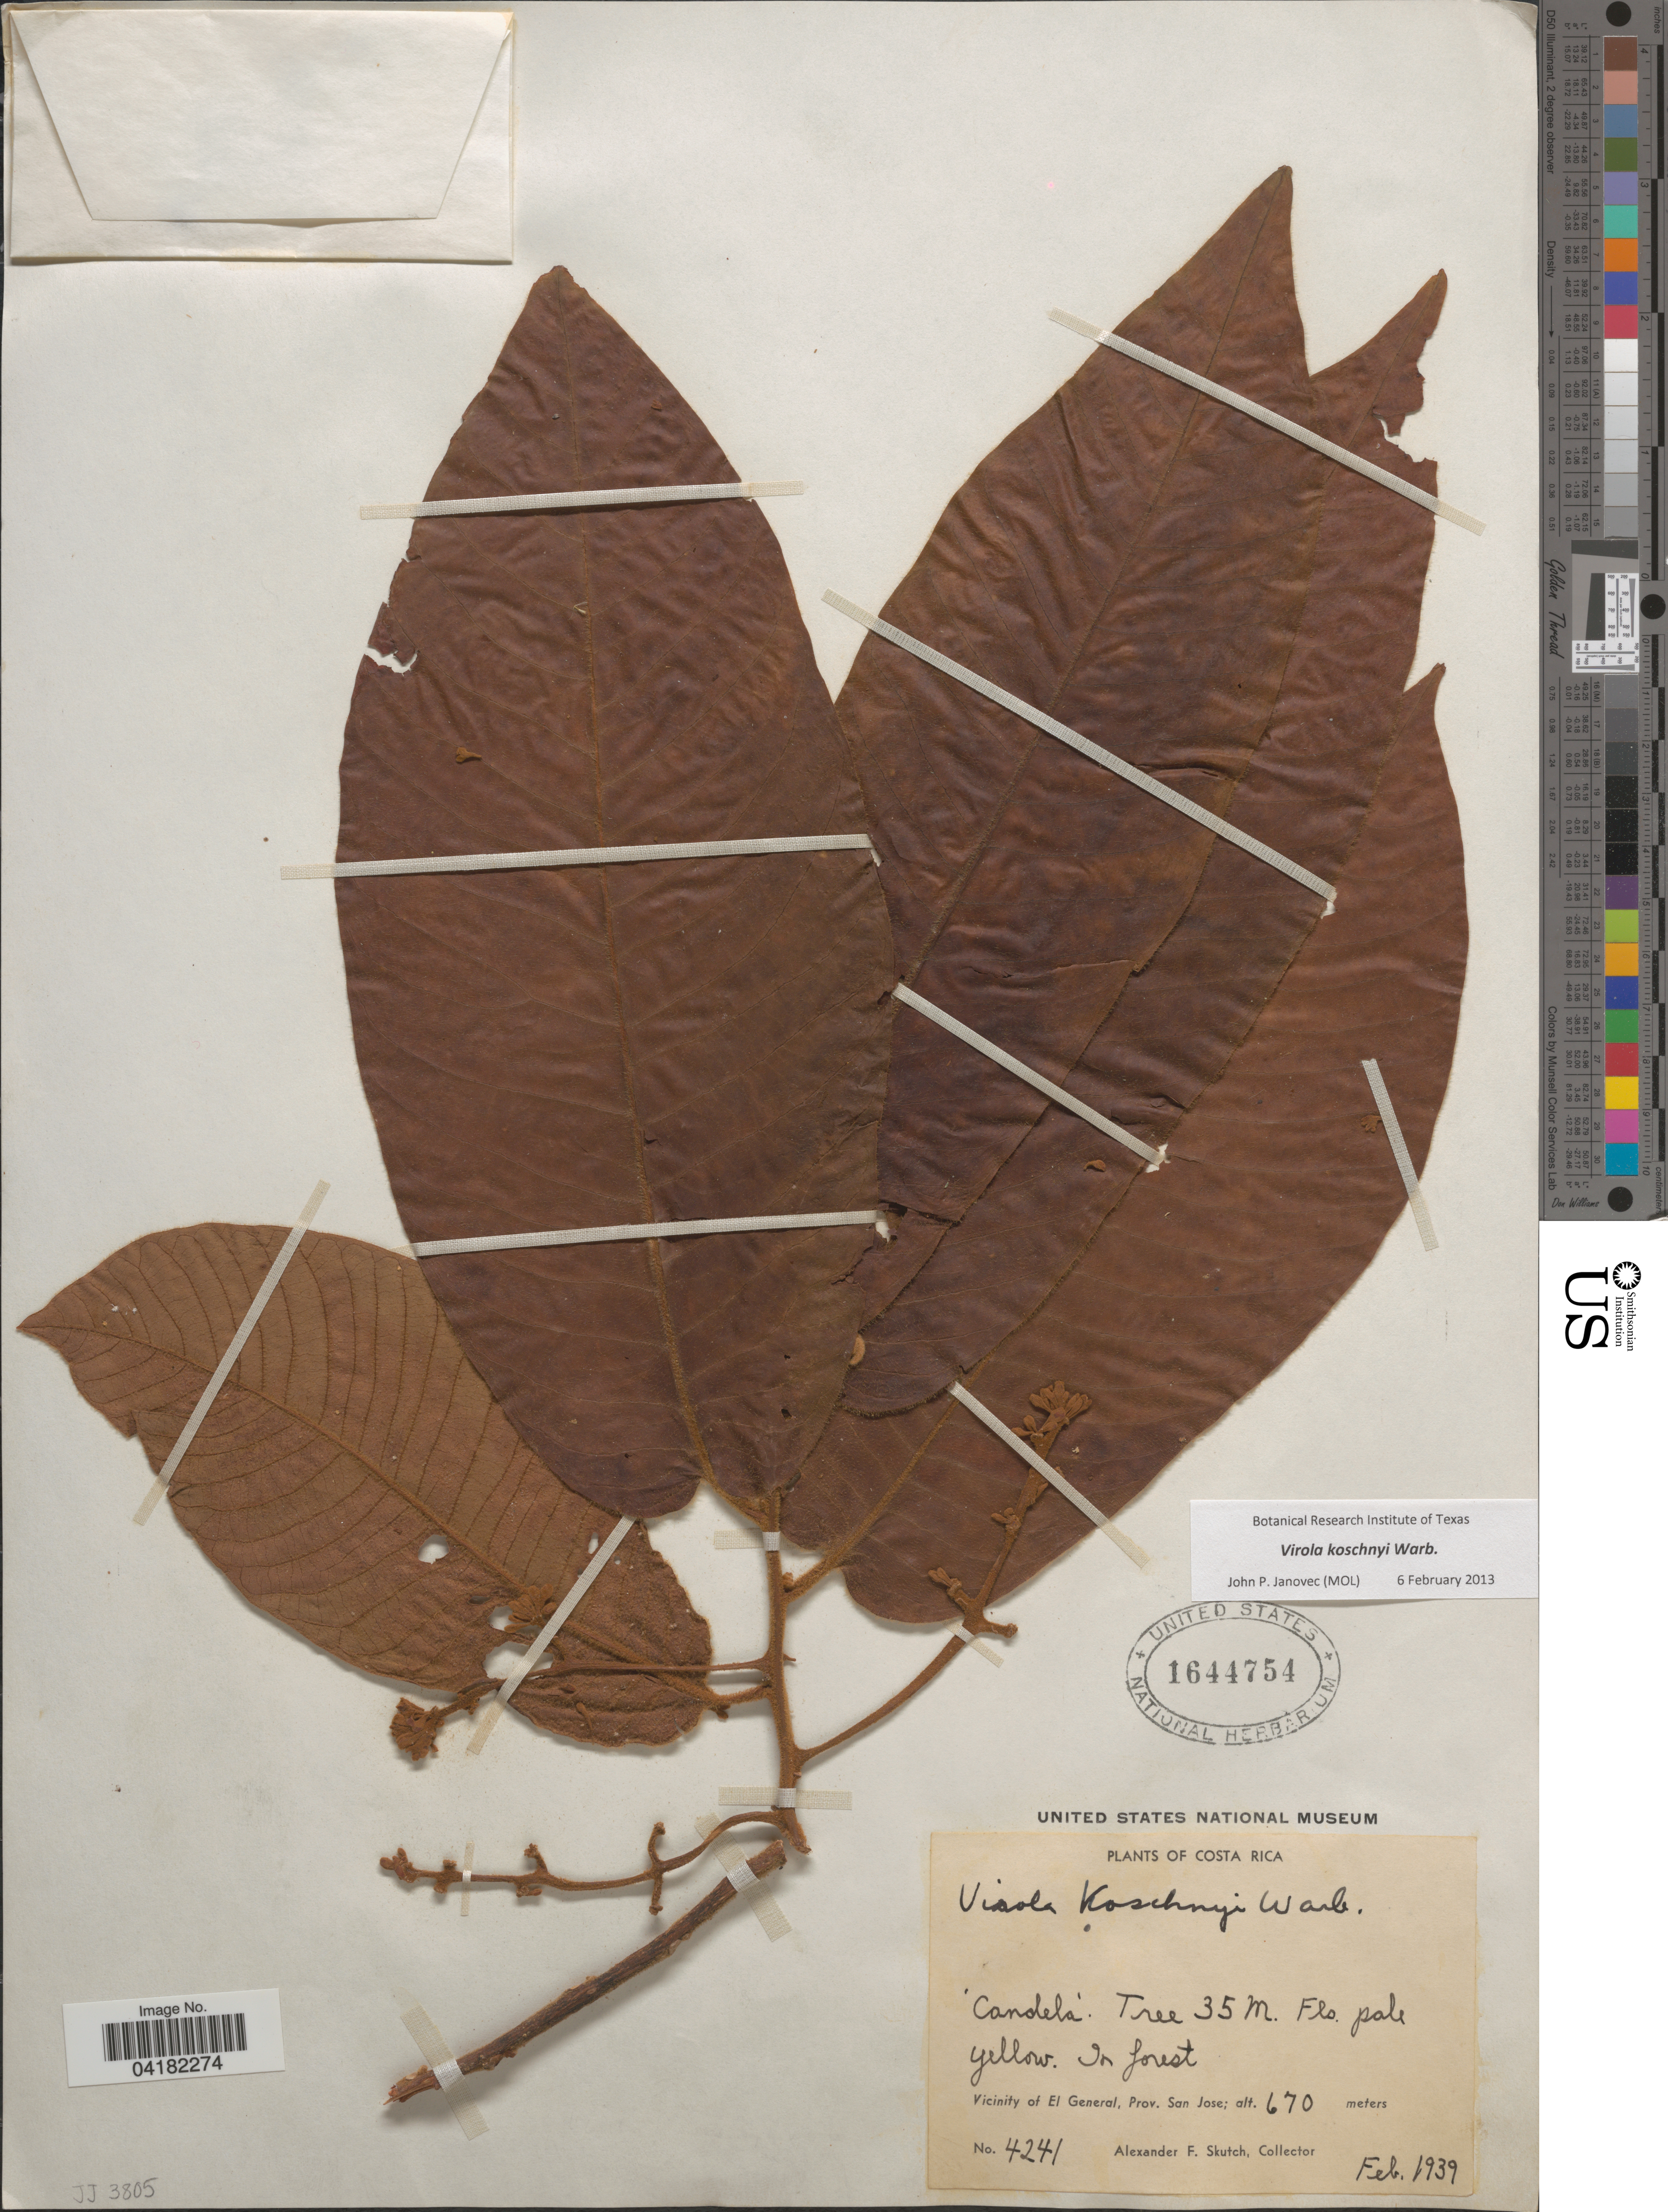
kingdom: Plantae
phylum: Tracheophyta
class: Magnoliopsida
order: Magnoliales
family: Myristicaceae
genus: Virola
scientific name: Virola koschnyi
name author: Warb.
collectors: A. F. Skutch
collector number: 4241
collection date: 1939-02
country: Costa Rica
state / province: San José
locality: Vicinity of El General.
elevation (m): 670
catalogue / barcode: US 1644754